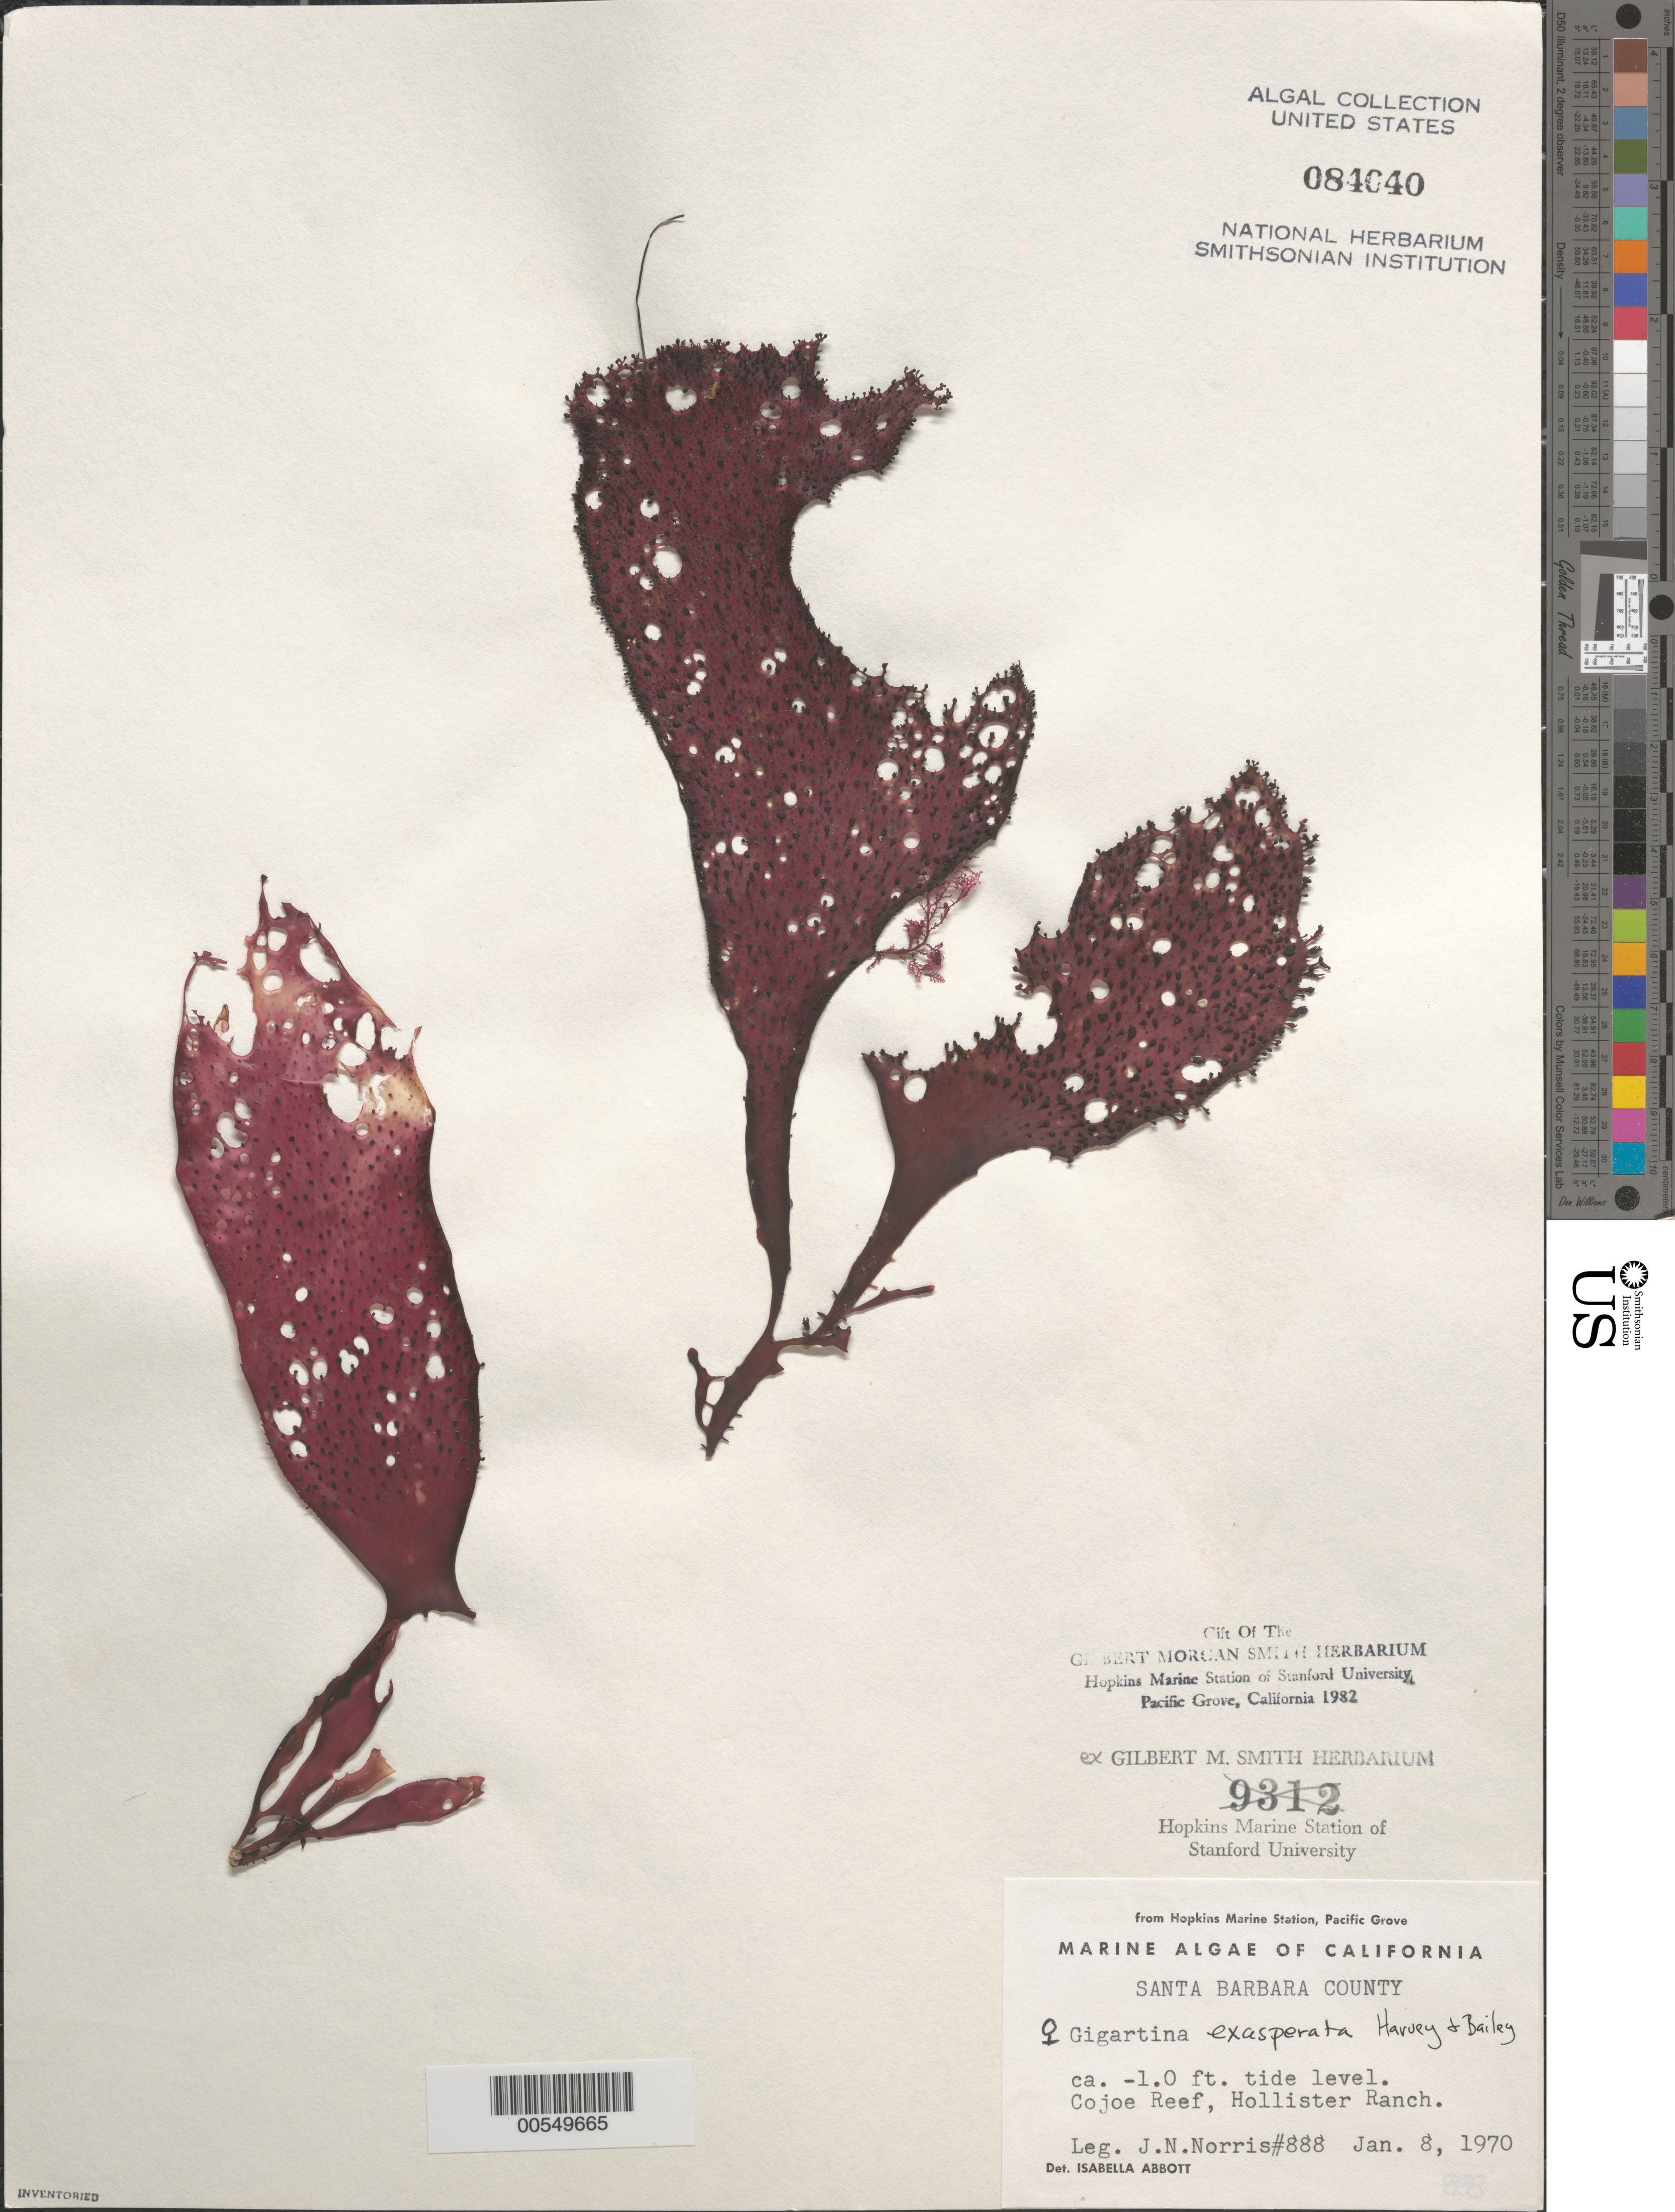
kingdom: Plantae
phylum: Rhodophyta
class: Florideophyceae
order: Gigartinales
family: Gigartinaceae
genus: Chondracanthus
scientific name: Chondracanthus exasperatus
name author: (Harv. & J. Bailey) J.R. Hughey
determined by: Algae name updating Project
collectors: J. N. Norris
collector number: JN-888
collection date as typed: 08 Jan 1970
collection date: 1970-01-08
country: United States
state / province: California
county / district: Santa Barbara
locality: Cojo Reef, Hollister Ranch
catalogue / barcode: US 84040